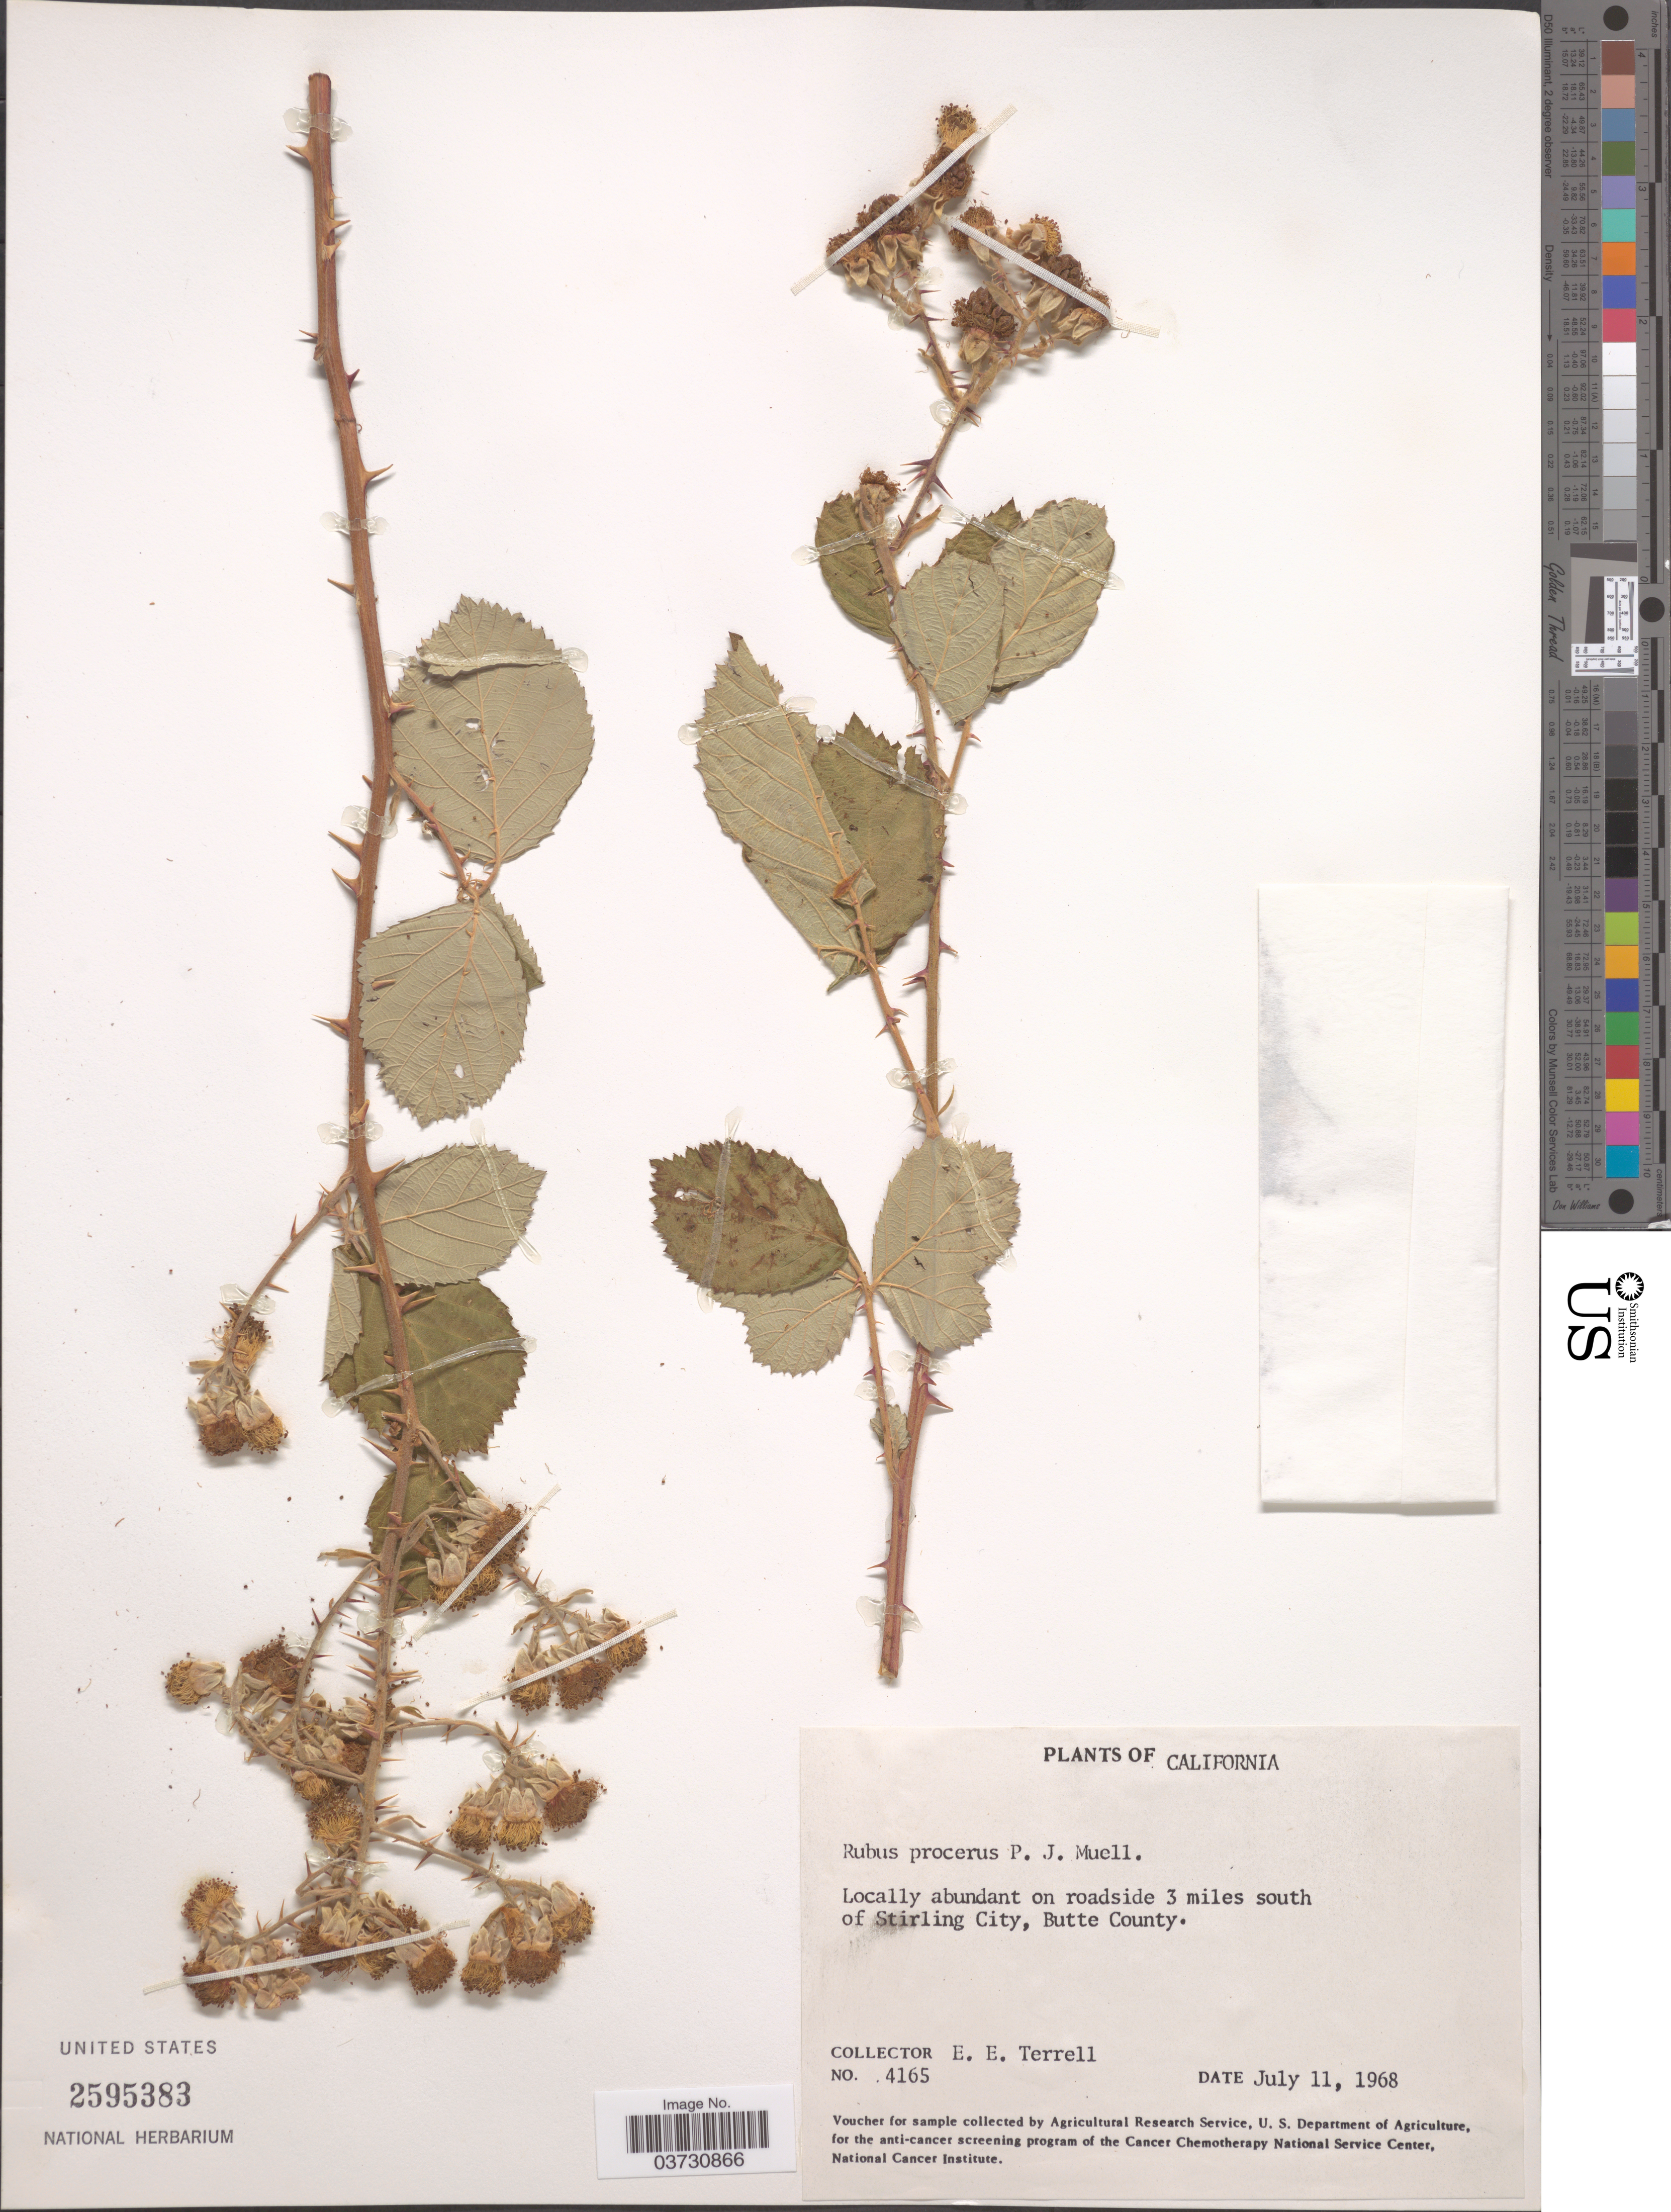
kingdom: Plantae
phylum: Tracheophyta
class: Magnoliopsida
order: Rosales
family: Rosaceae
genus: Rubus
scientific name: Rubus procerus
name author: P.J. Müll. ex Boulay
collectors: E. E. Terrell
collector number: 4165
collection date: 1968-07-11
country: United States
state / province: California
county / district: Butte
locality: On roadside 3 miles south of Stirling City, Butte County.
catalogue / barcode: US 2595383